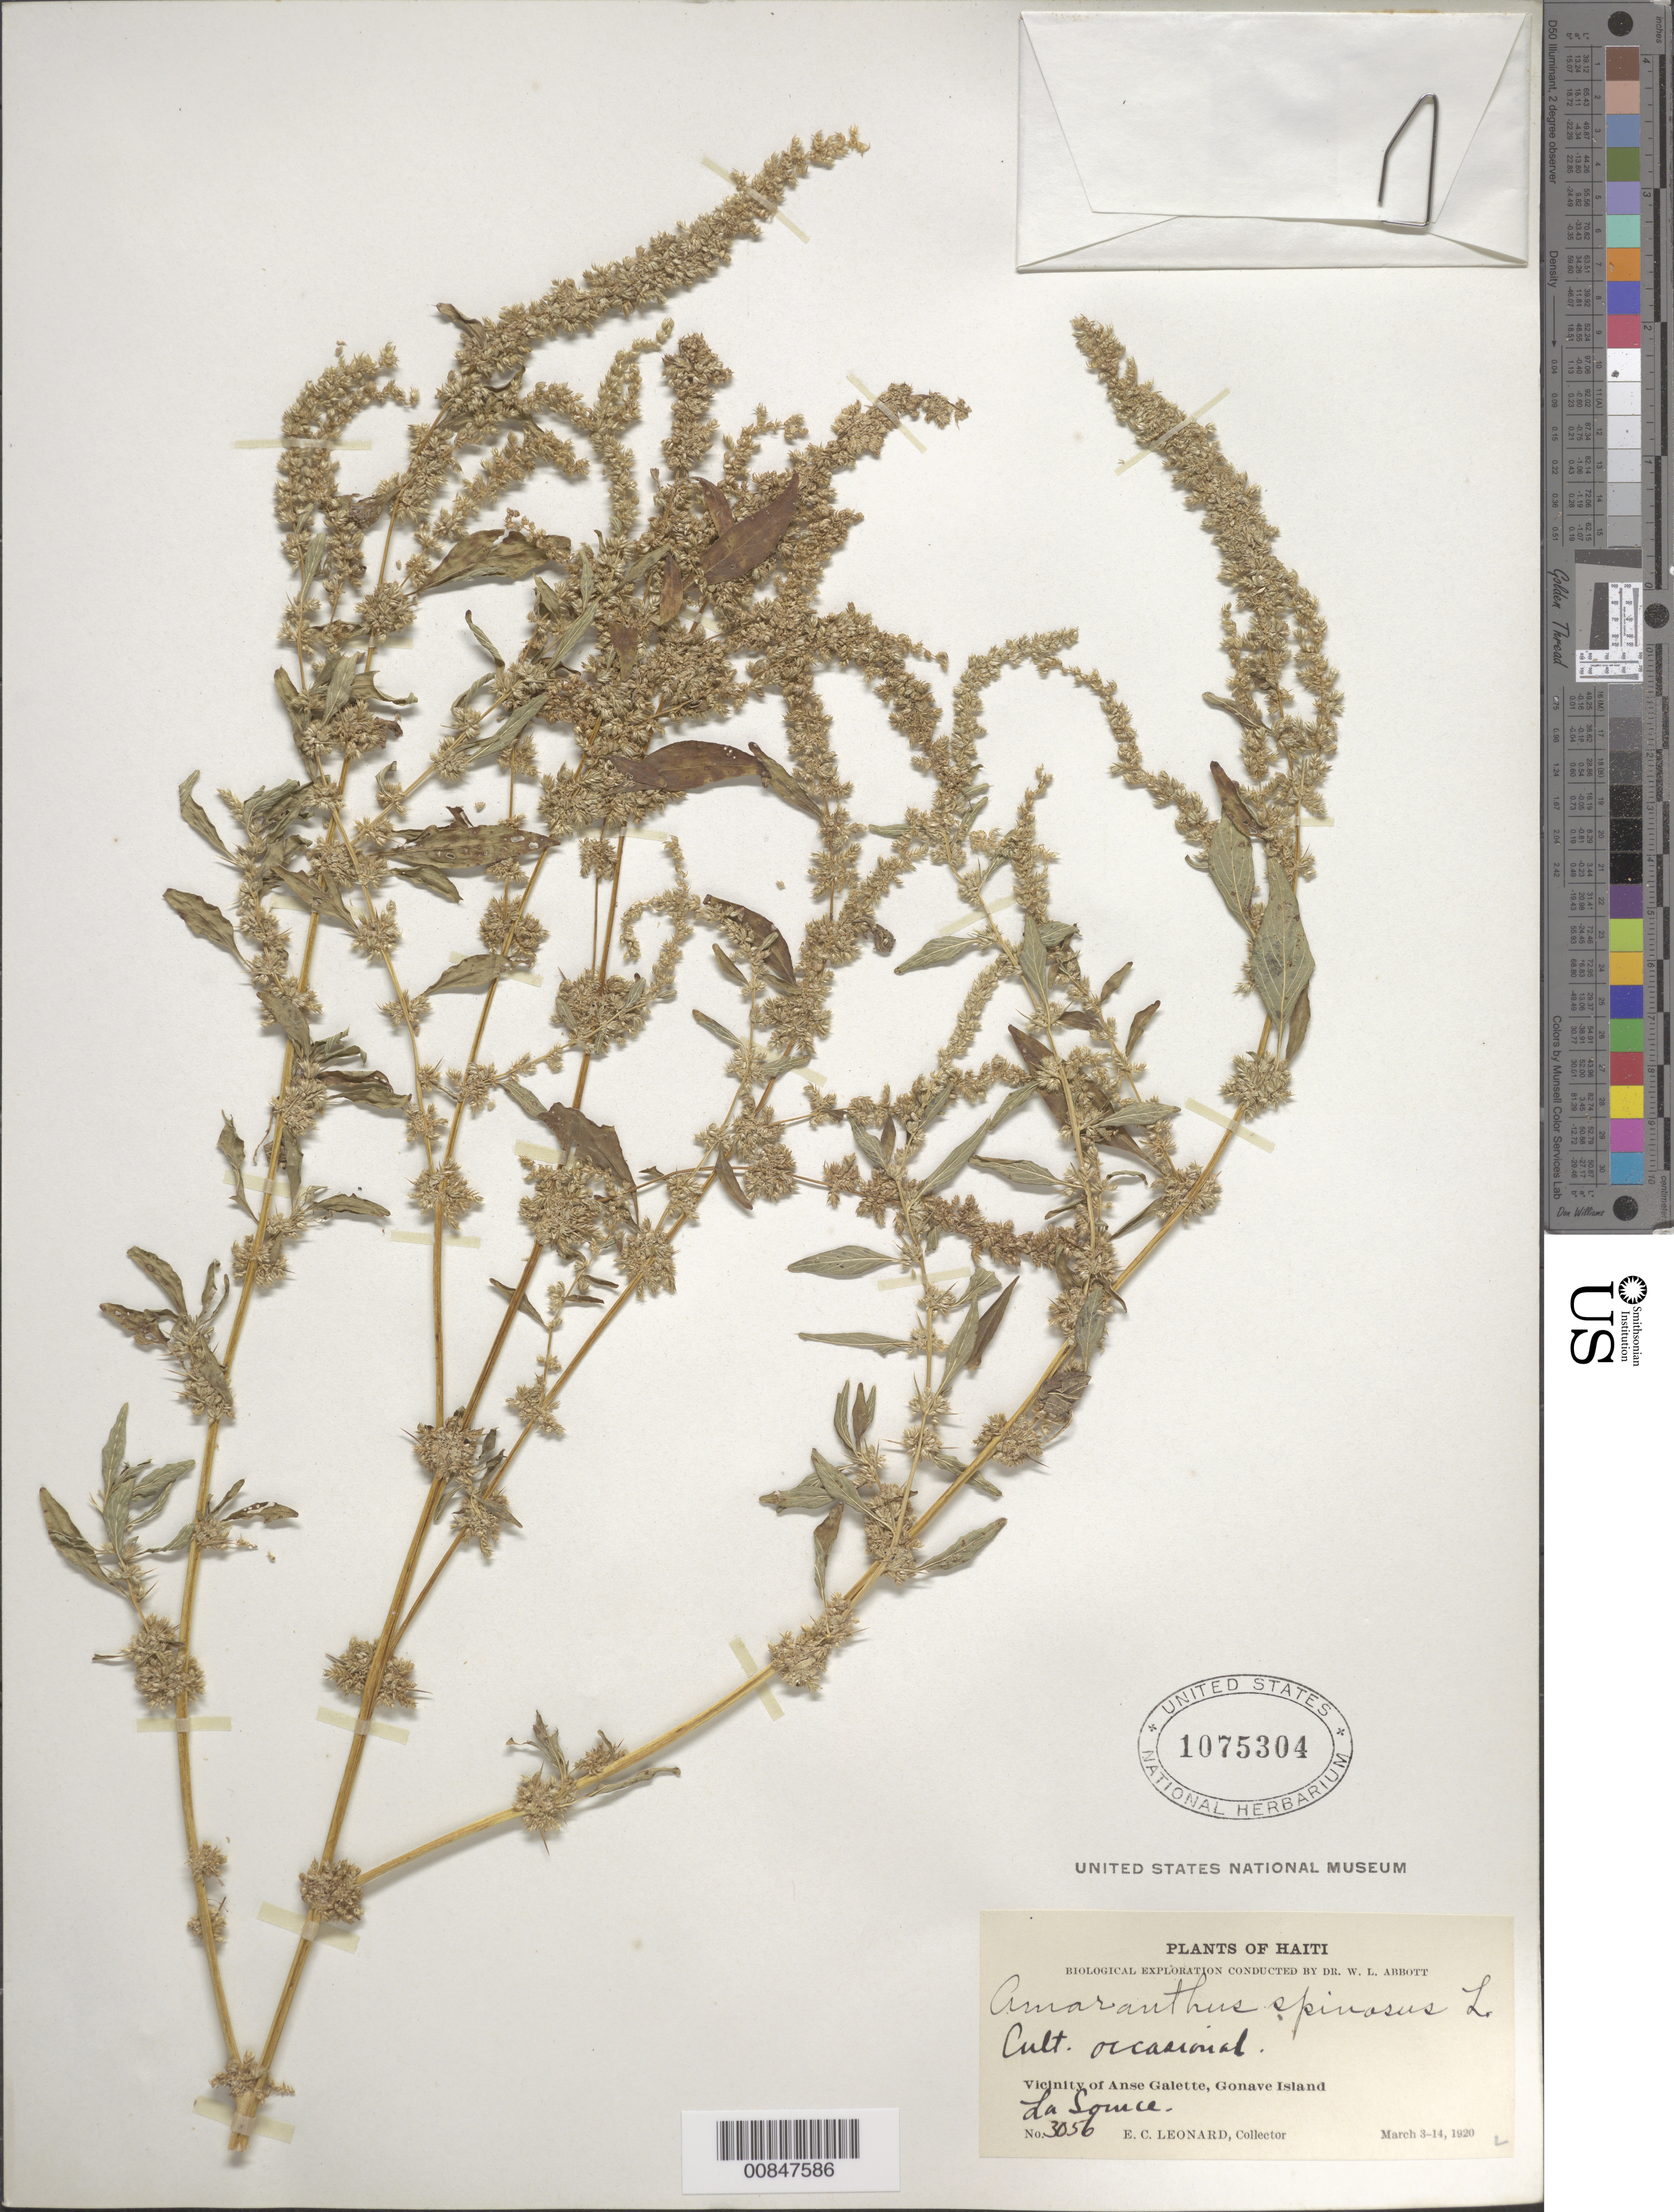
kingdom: Plantae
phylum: Tracheophyta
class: Magnoliopsida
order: Caryophyllales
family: Amaranthaceae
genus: Amaranthus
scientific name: Amaranthus spinosus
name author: L.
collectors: E. C. Leonard & W. L. Abbott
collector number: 3056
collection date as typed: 03 Mar 1920 to 14 Mar 1920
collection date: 1920-03-03/1920-03-14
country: Haiti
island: Gonave I.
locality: Vicinity of Anse Galette, Gonave Island. La Source.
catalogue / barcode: US 1075304